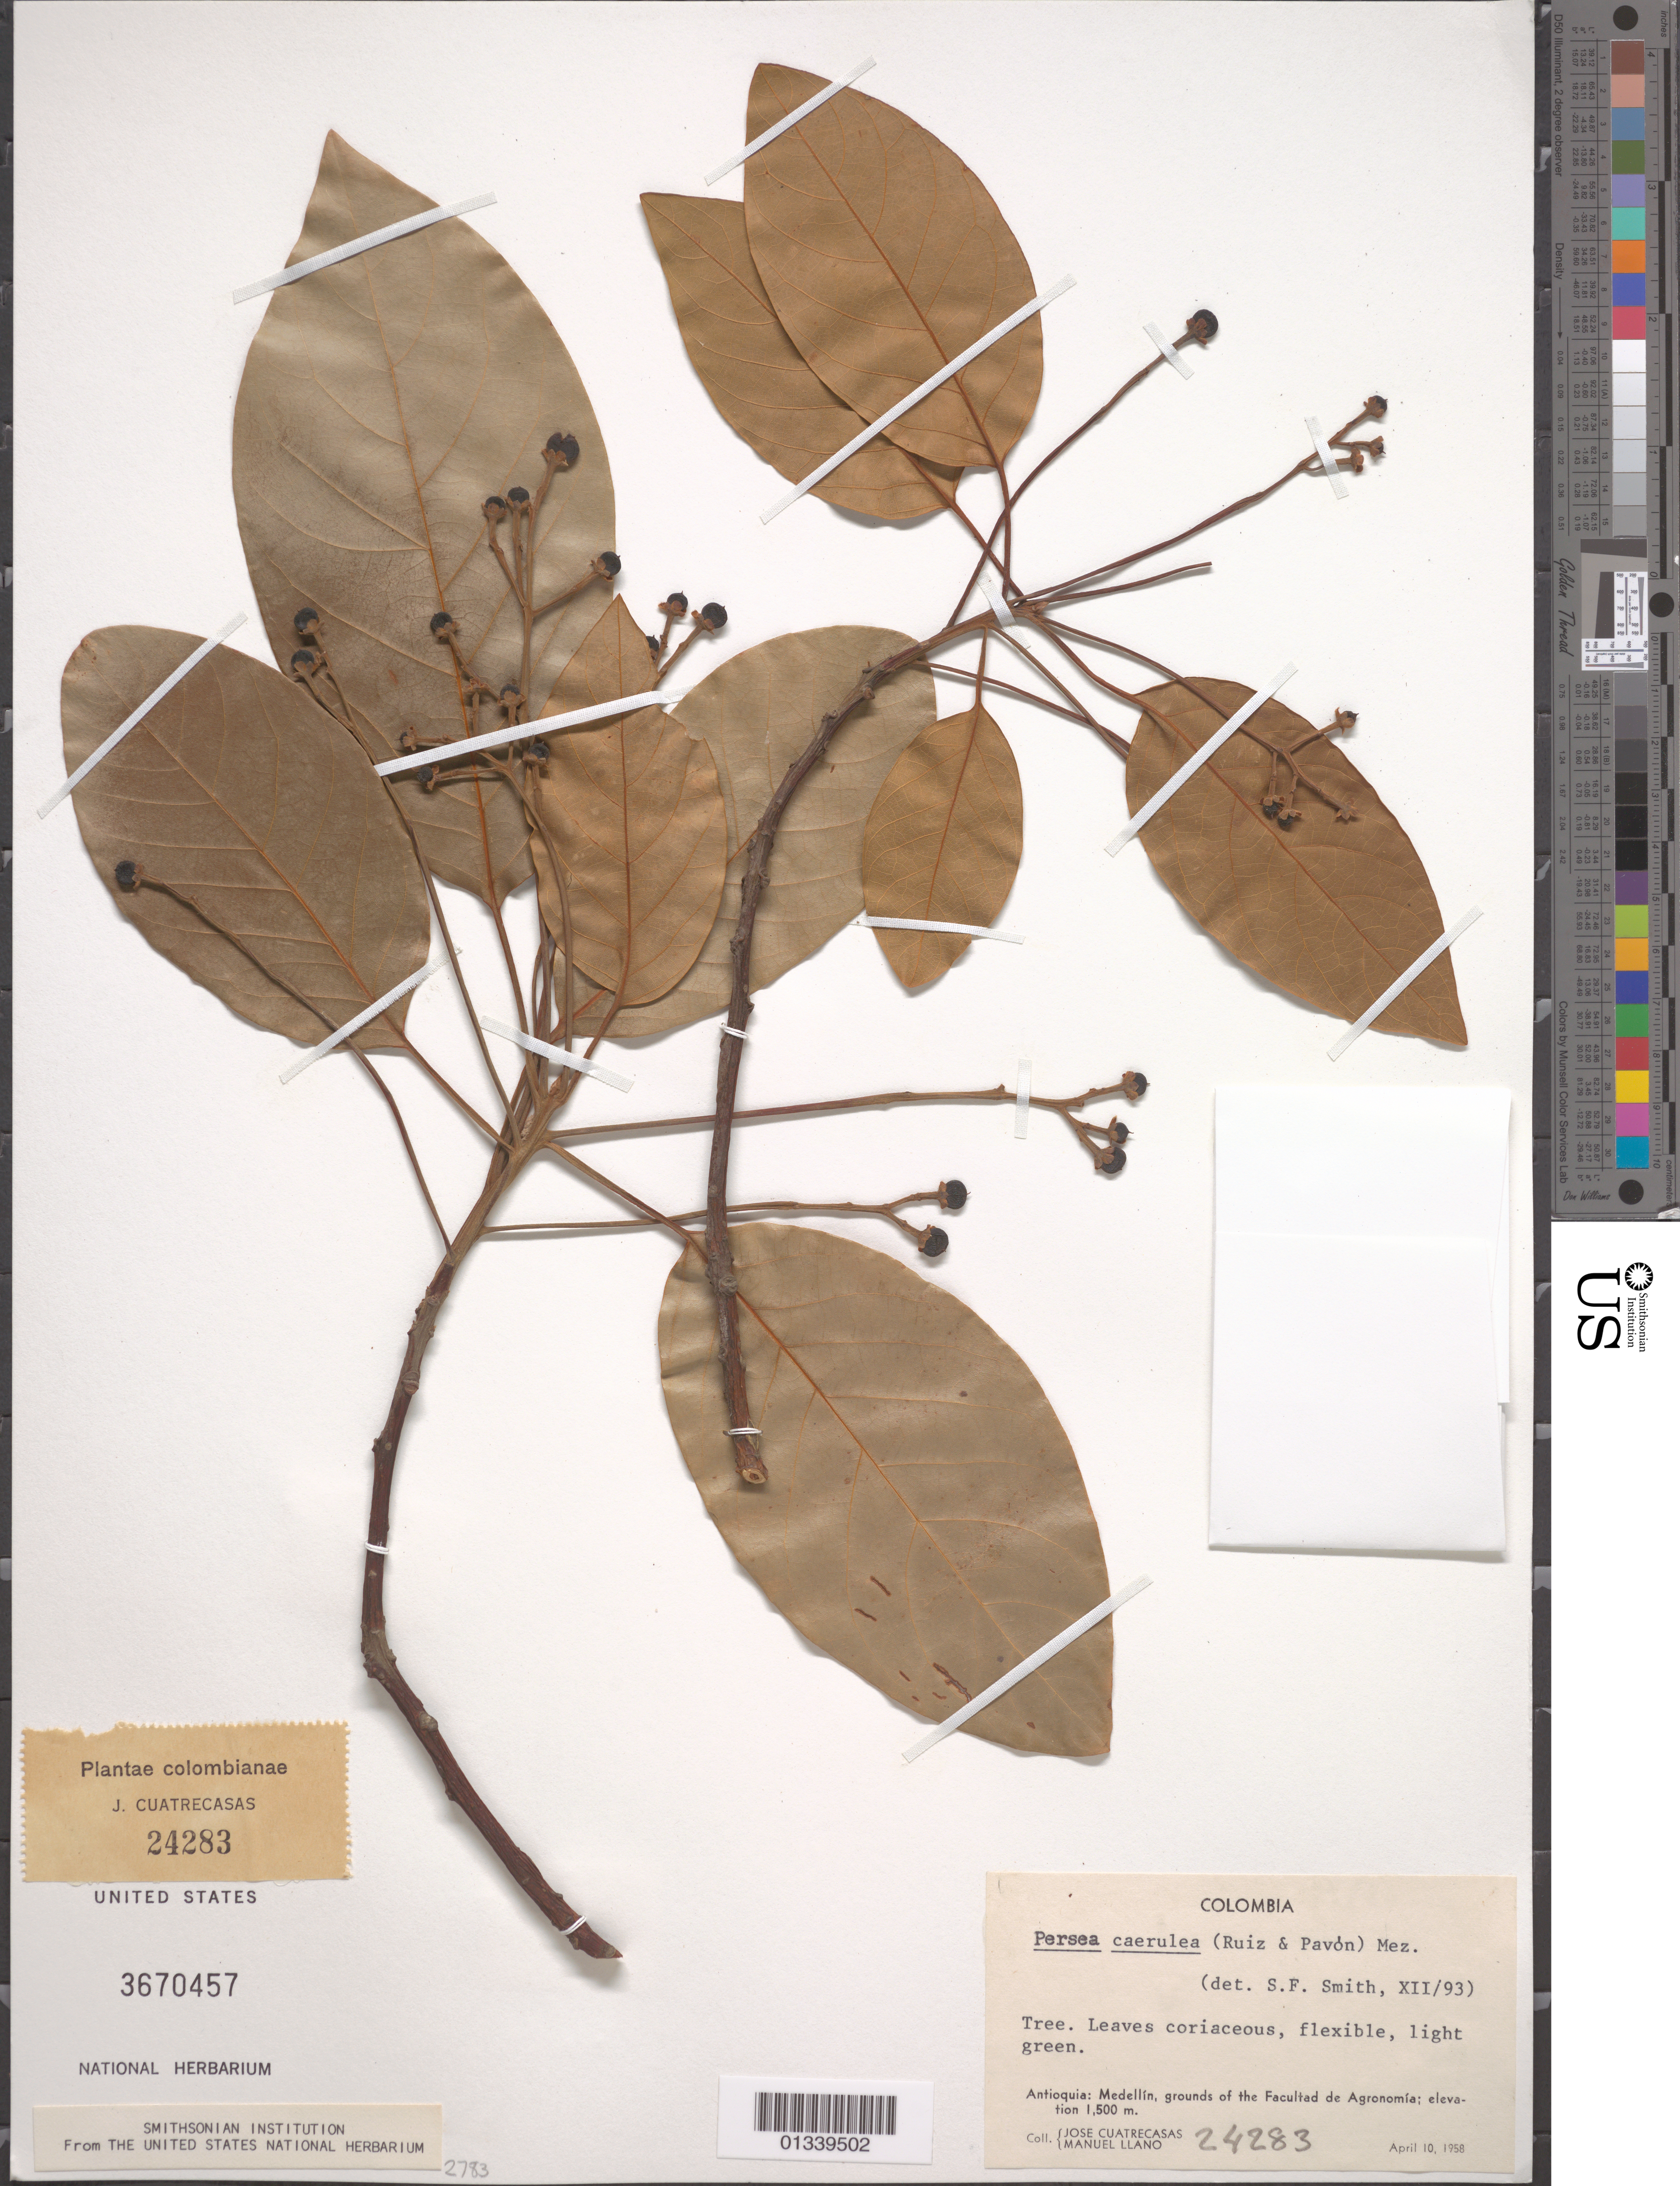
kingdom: Plantae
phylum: Tracheophyta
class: Magnoliopsida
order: Laurales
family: Lauraceae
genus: Persea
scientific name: Persea caerulea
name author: (Ruiz & Pav.) Mez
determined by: Kress, W. J., (US), Smithsonian Institution - National Museum of Natural History (UNITED STATES)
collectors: J. Cuatrecasas & M. d. Llano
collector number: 24283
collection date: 1958-04-10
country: Colombia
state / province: Antioquia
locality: Medellin, grounds of the Facultad de agronomia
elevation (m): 1500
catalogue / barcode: US 3670457